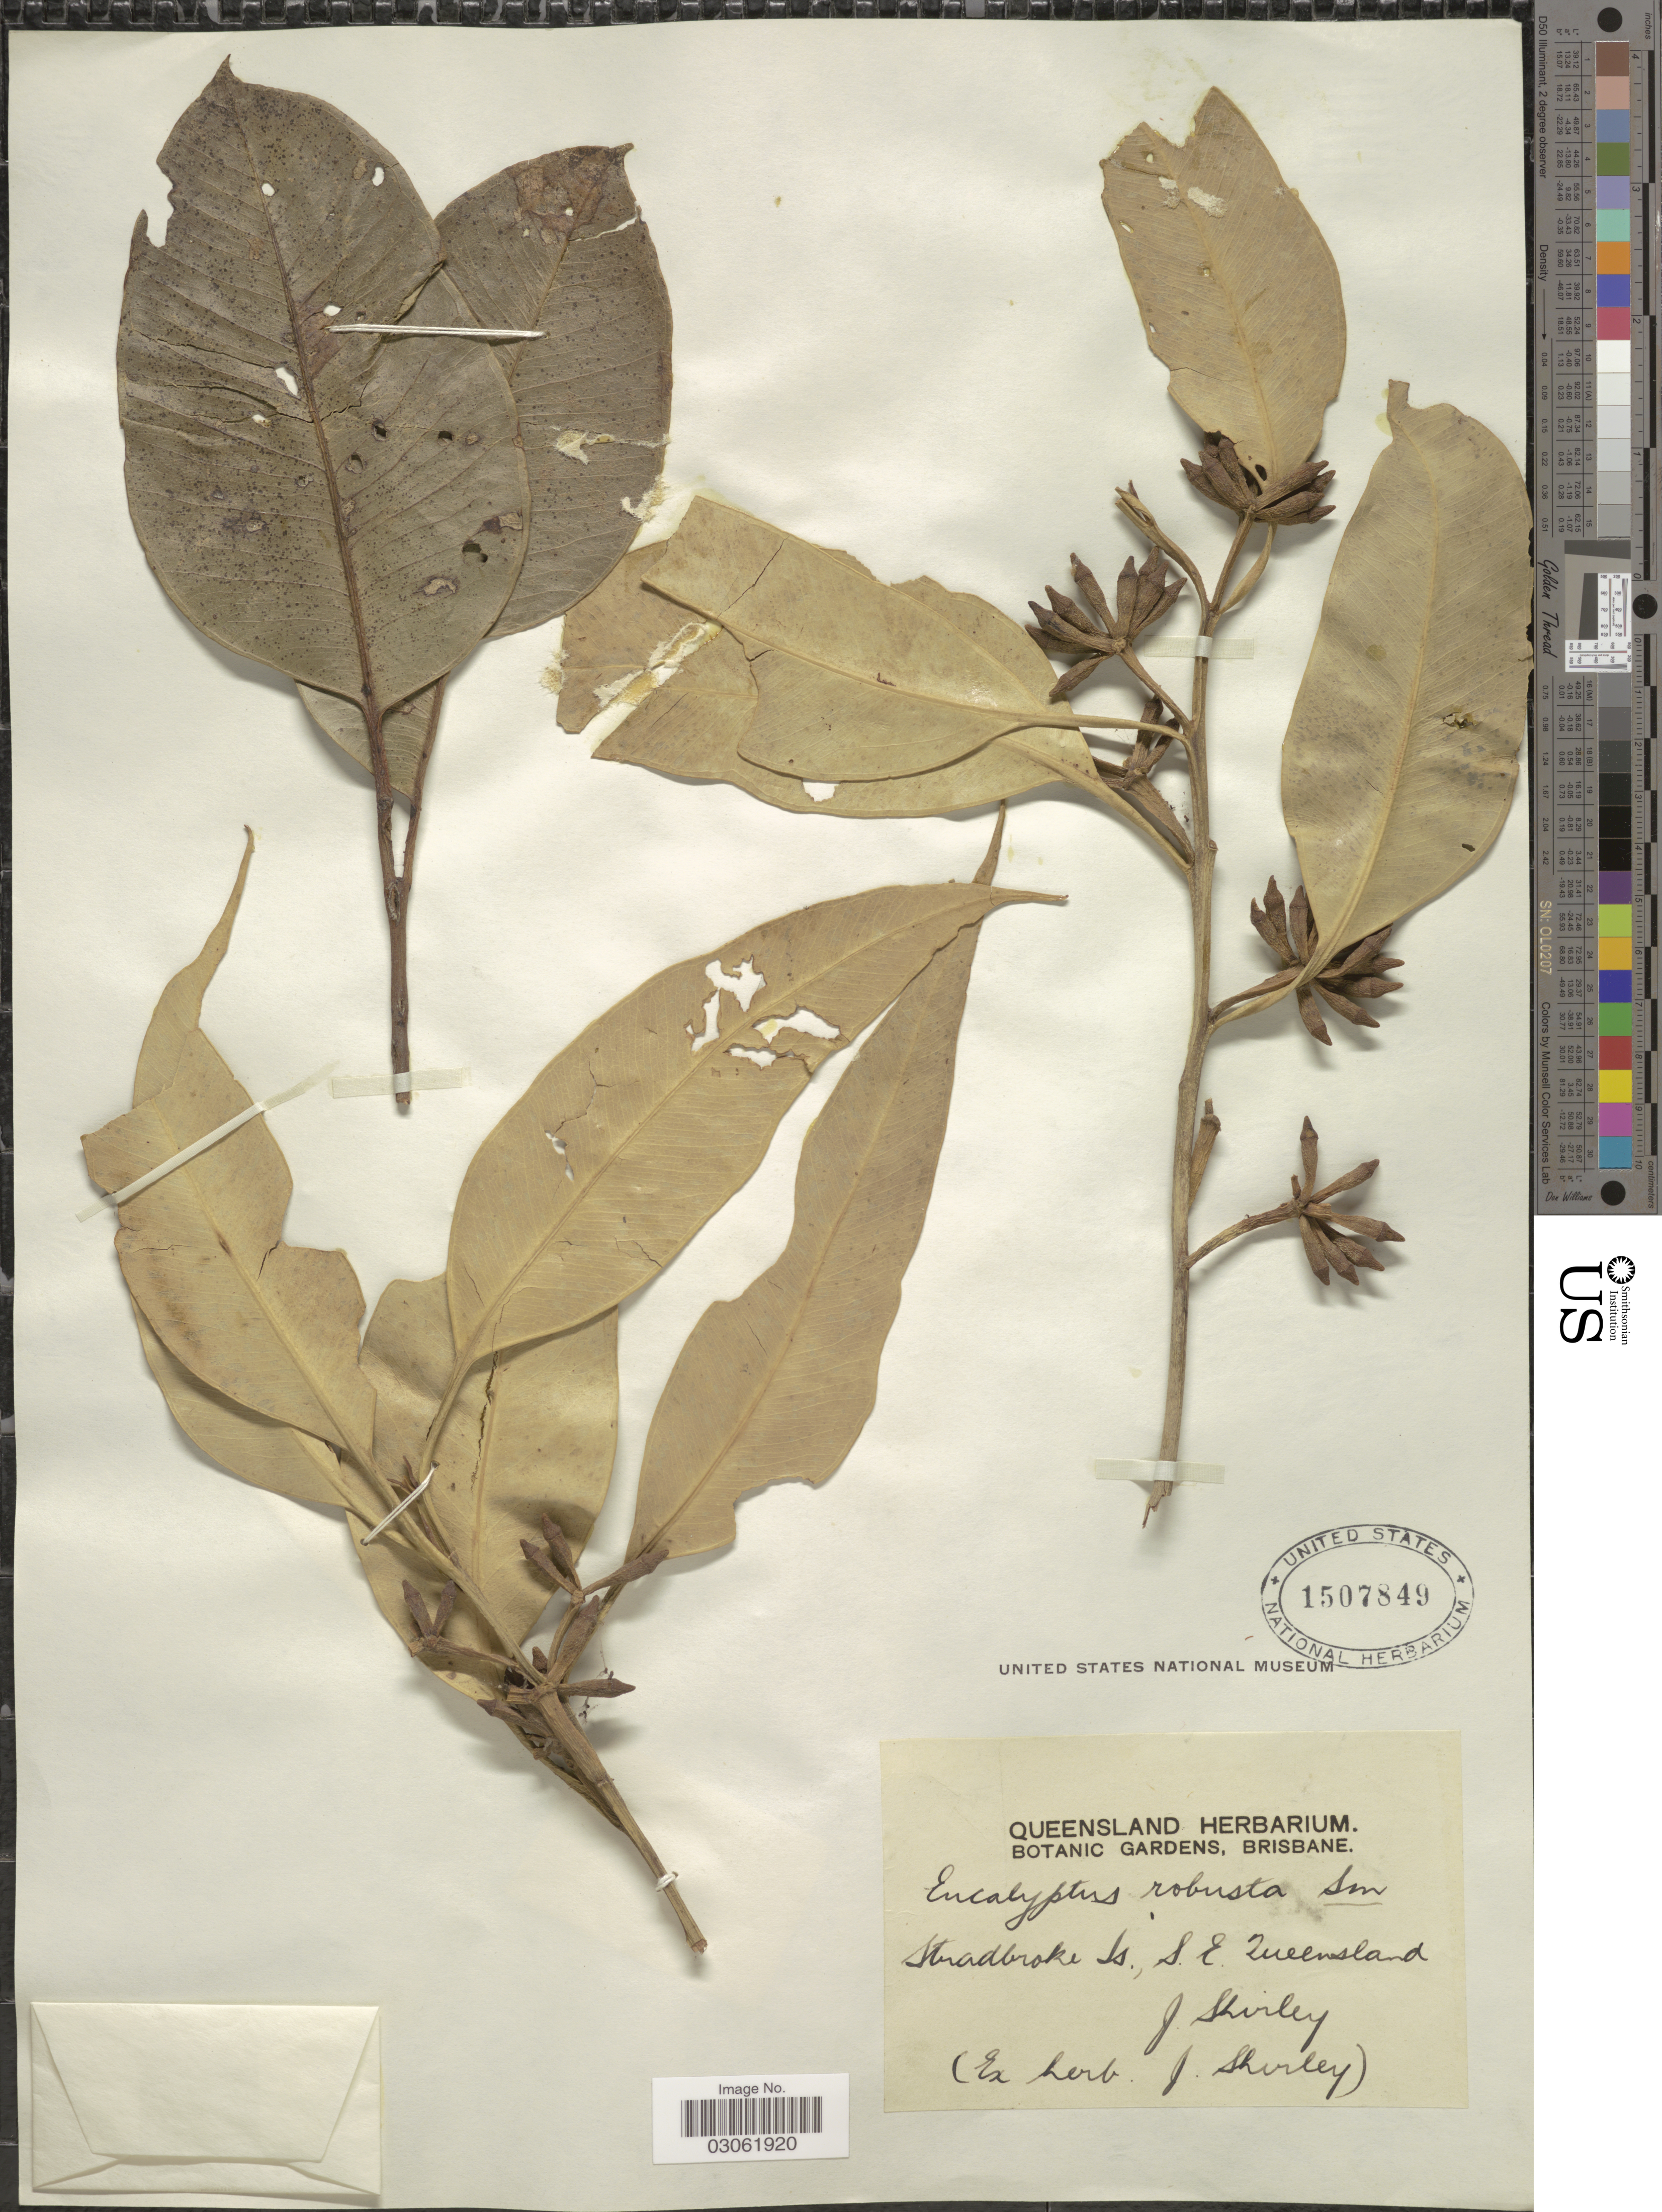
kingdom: Plantae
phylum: Tracheophyta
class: Magnoliopsida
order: Myrtales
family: Myrtaceae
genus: Eucalyptus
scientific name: Eucalyptus robusta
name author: Sm.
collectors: J. Shirley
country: Australia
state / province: Queensland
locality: Stradbroke Is., S.E. Queensland.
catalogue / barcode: US 1507849